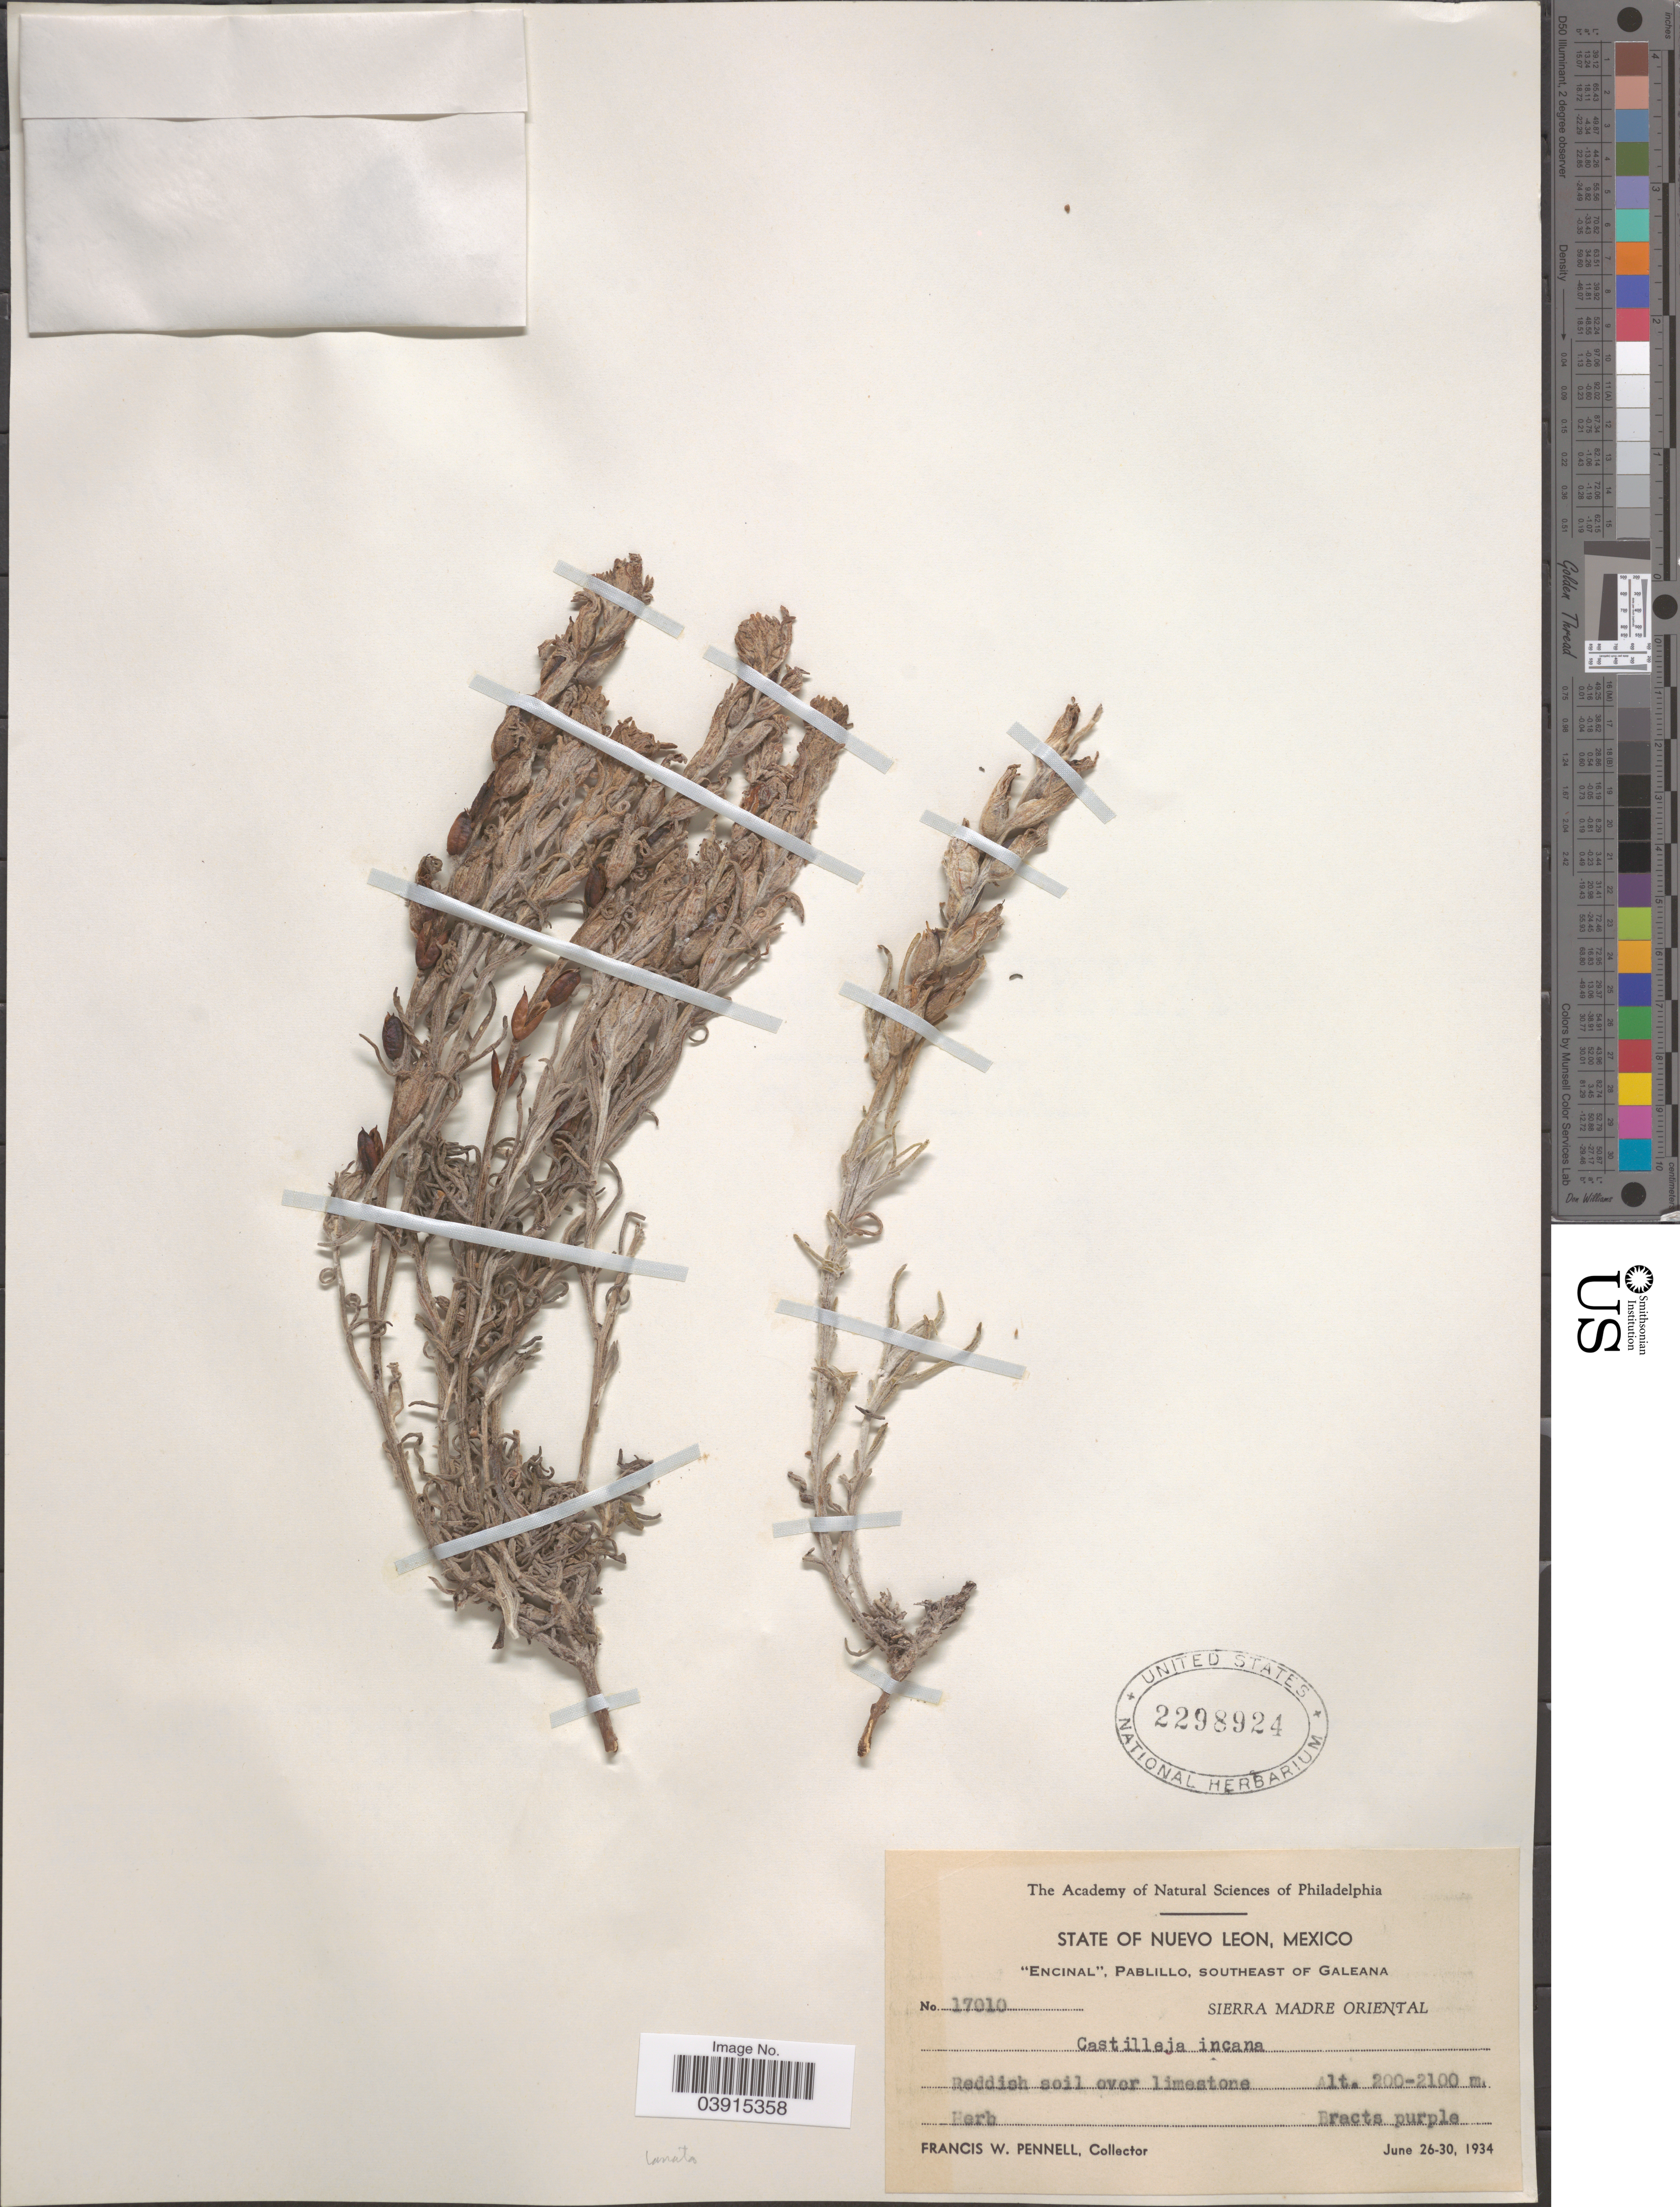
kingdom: Plantae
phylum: Tracheophyta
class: Magnoliopsida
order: Lamiales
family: Orobanchaceae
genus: Castilleja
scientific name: Castilleja lanata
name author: A. Gray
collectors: F. W. Pennell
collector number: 17010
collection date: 1934-06-26/1934-06-30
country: Mexico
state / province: Nuevo León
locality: Encinal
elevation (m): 200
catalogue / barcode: US 2298924